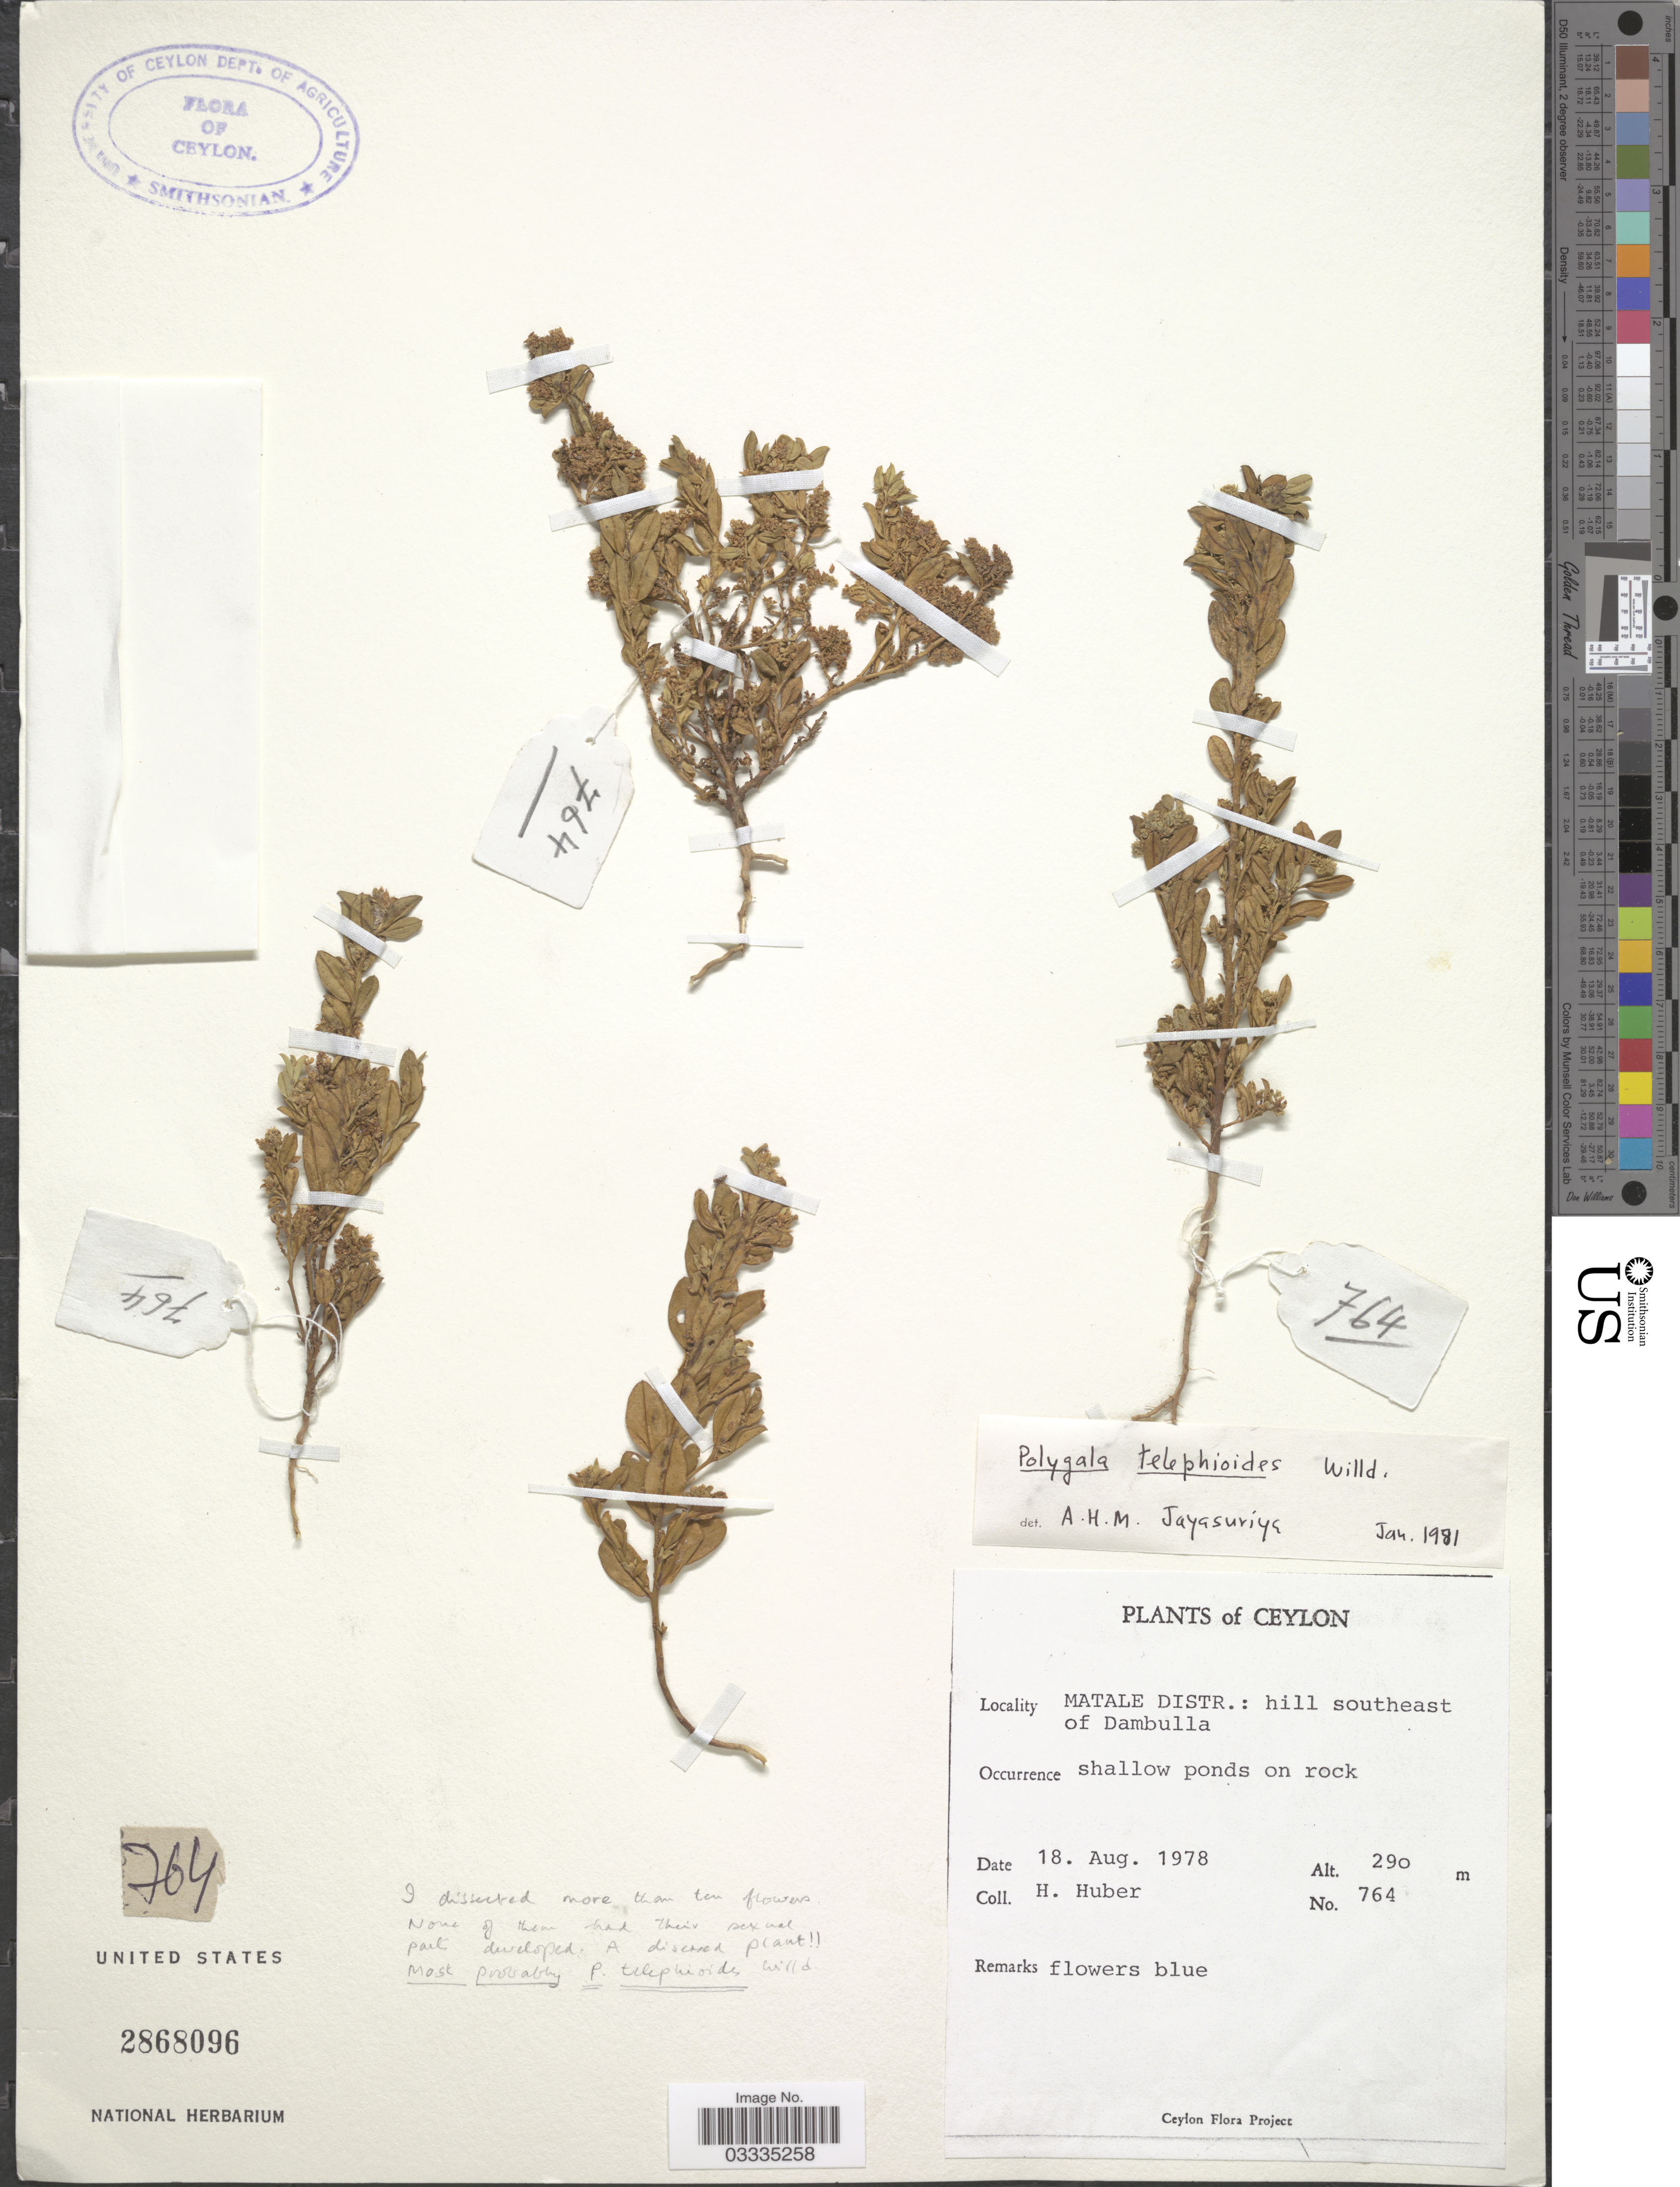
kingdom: Plantae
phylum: Tracheophyta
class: Magnoliopsida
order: Fabales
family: Polygalaceae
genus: Polygala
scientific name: Polygala telephioides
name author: Willd.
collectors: H. Huber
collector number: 764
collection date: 1978-08-18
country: Sri Lanka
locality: Ceylon. Matale Distr.: hill southeast of Dambulla.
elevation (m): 290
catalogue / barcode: US 2868096